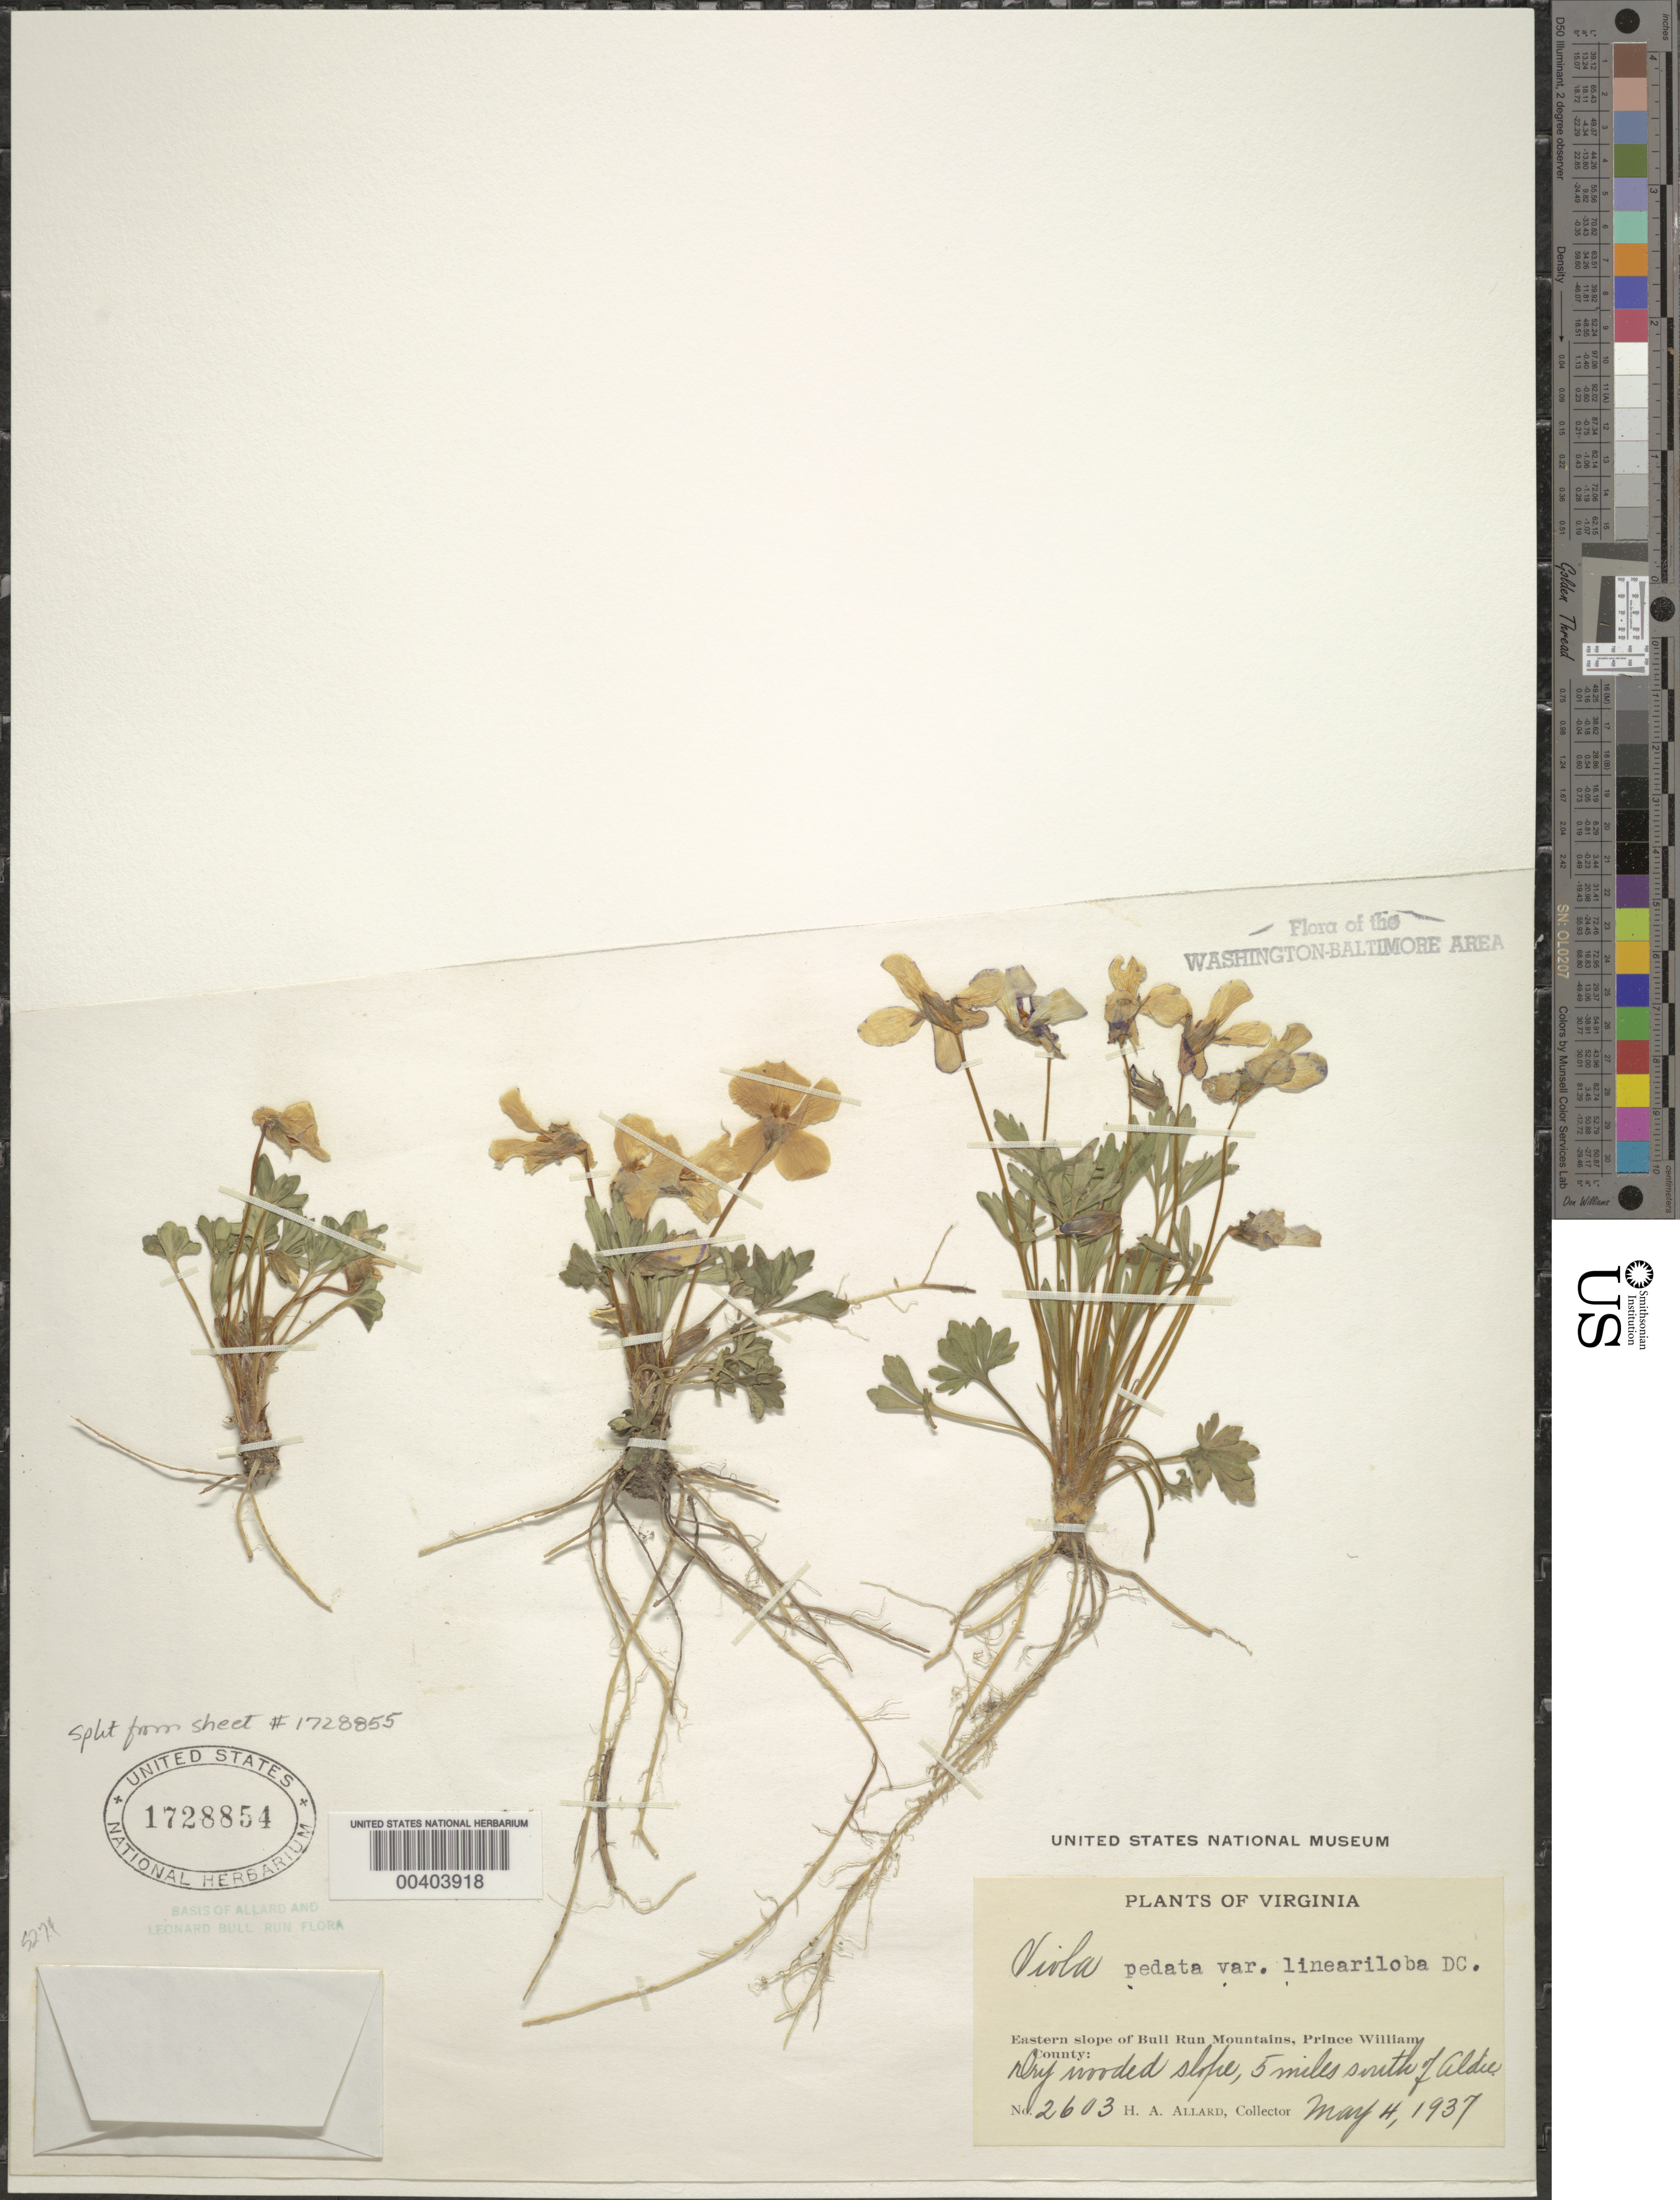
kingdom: Plantae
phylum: Tracheophyta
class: Magnoliopsida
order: Malpighiales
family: Violaceae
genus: Viola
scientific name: Viola pedata var. lineariloba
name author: Ging.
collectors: H. A. Allard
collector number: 2603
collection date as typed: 04 May 1937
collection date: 1937-05-04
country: United States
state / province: Virginia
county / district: Prince William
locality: South of Aldie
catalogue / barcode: US 1728854